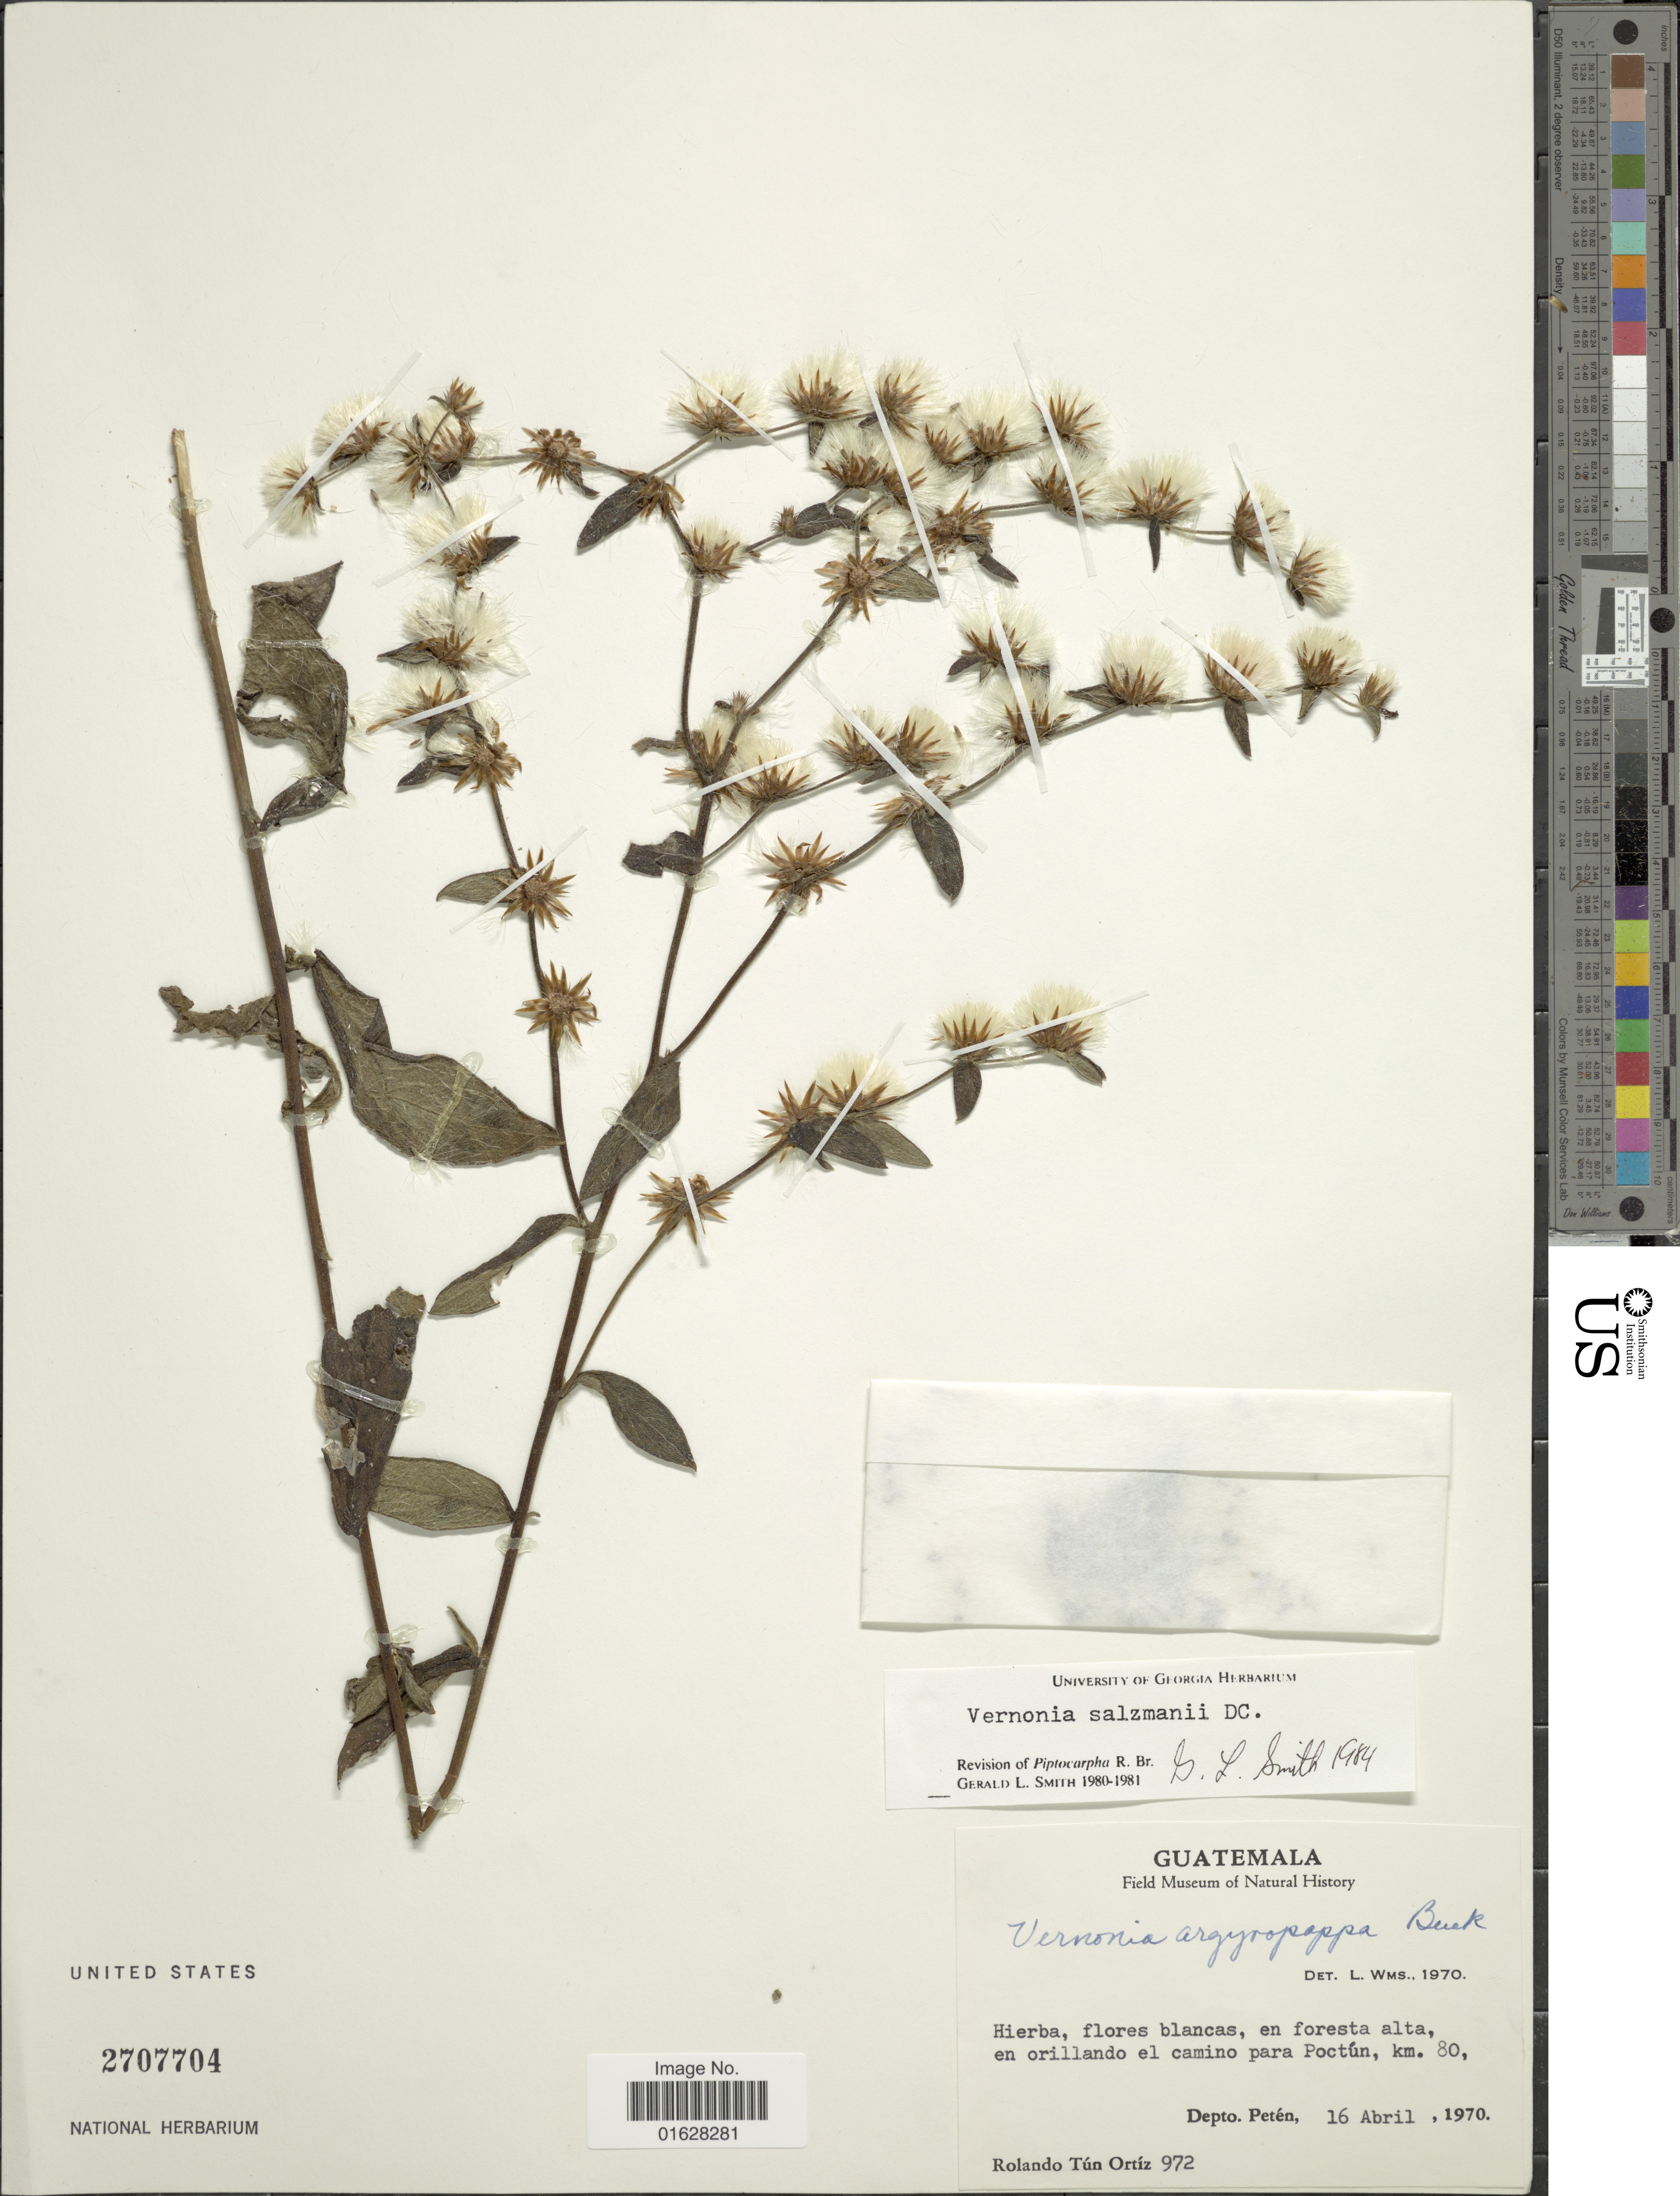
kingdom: Plantae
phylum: Tracheophyta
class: Magnoliopsida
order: Asterales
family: Asteraceae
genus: Lepidaploa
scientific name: Lepidaploa salzmannii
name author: (DC.) H. Rob.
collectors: R. T. Ortíz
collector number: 972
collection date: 1970-04-16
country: Guatemala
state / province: El Petén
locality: En orillando el camino para Poctun, km 80, Depto Peten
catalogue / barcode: US 2707704